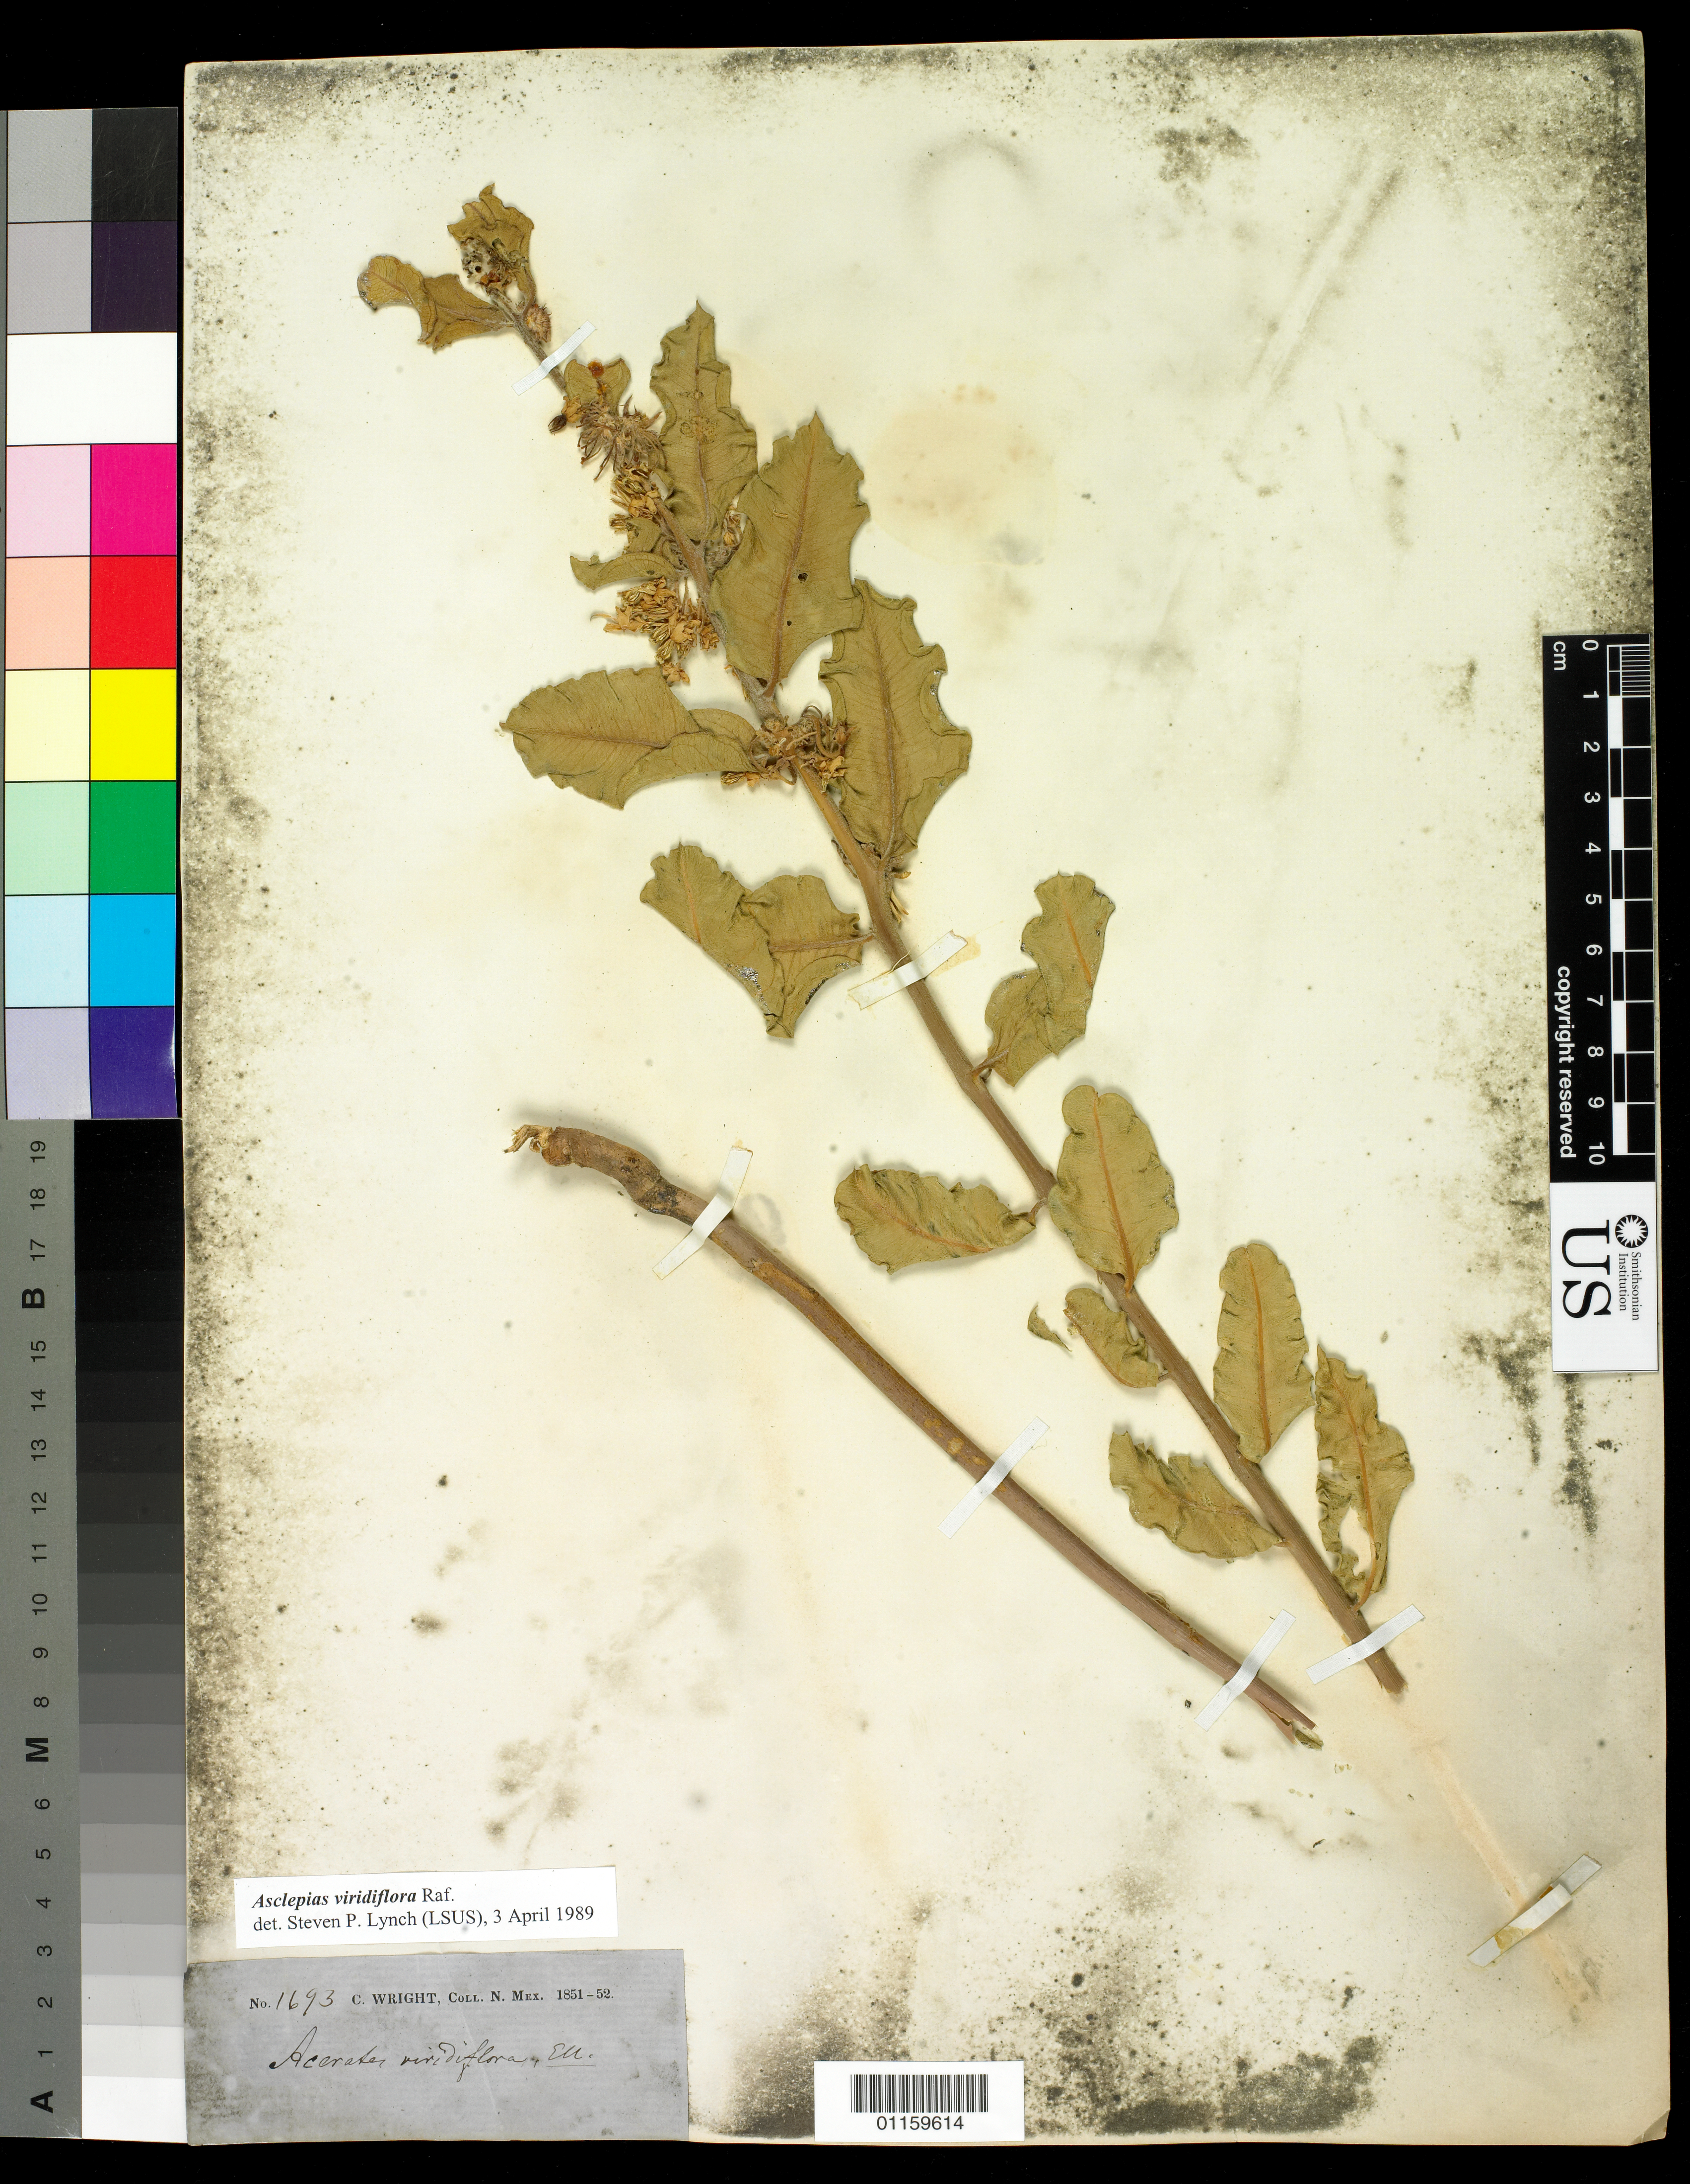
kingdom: Plantae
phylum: Tracheophyta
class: Magnoliopsida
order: Gentianales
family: Apocynaceae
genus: Asclepias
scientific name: Asclepias viridiflora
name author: Raf.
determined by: Lynch, S.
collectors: C. Wright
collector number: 1693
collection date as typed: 1851 to -- --- 1852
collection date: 1851/1852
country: United States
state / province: New Mexico